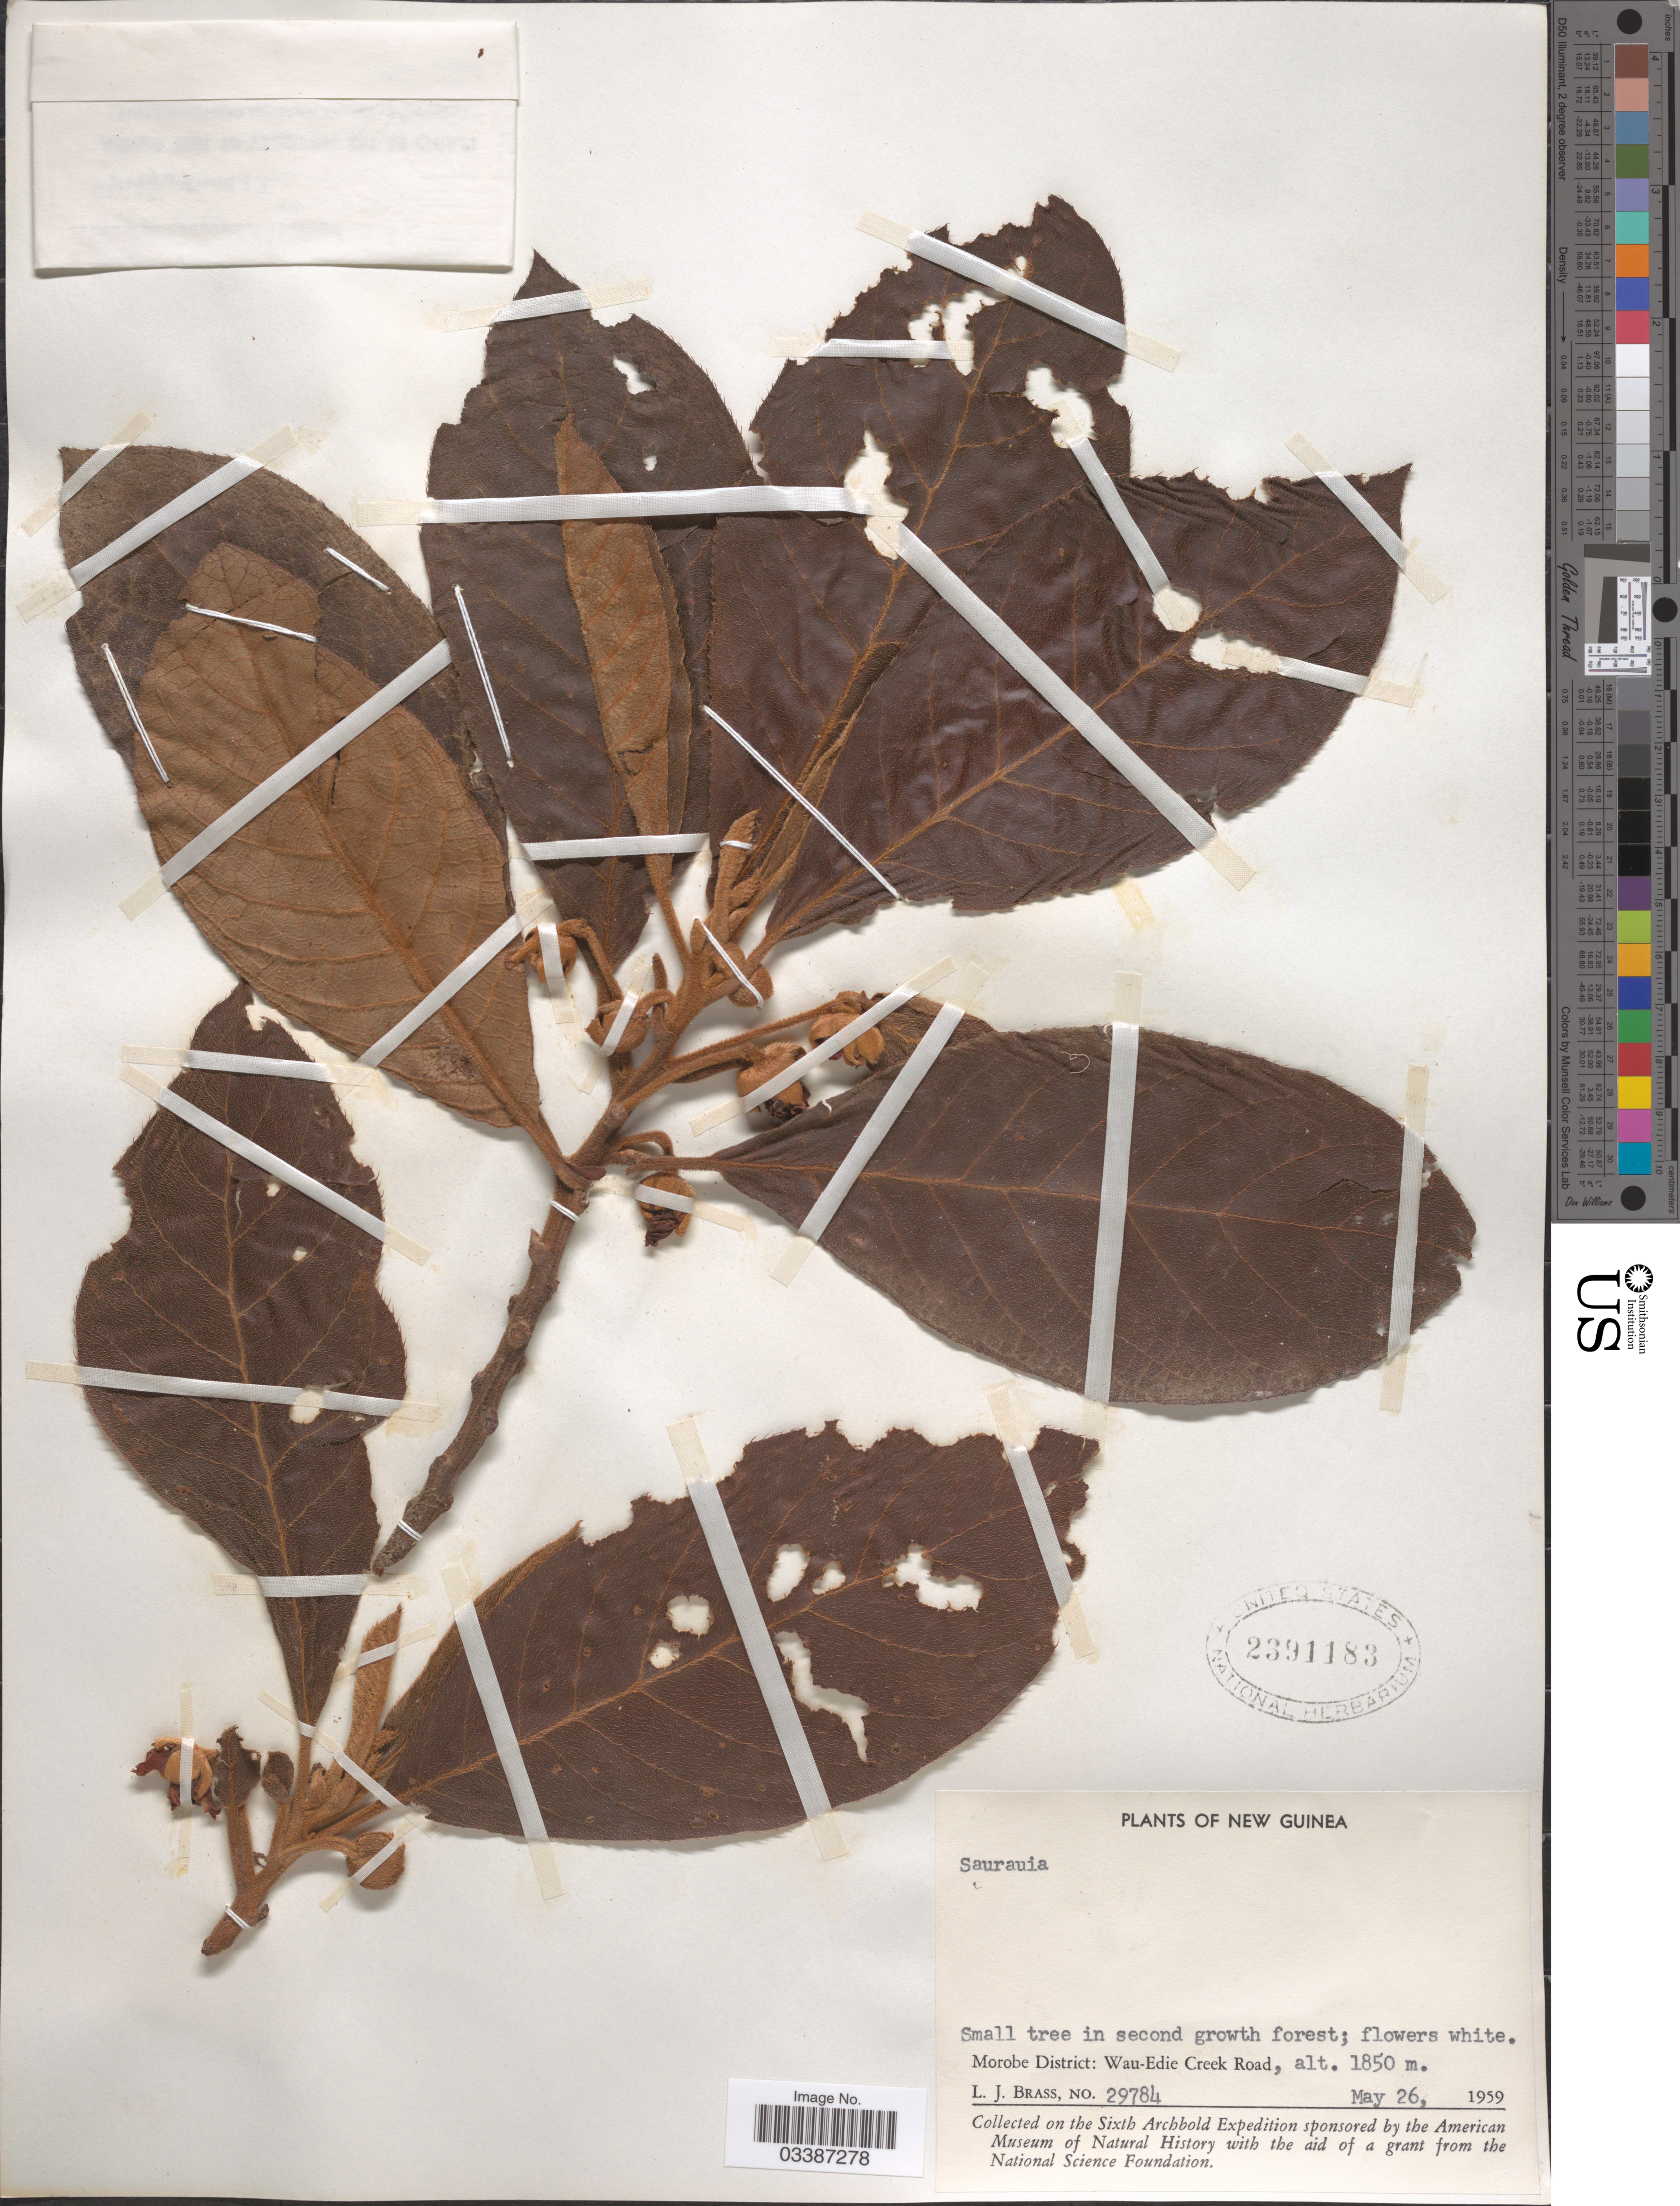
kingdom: Plantae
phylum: Tracheophyta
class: Magnoliopsida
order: Ericales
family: Actinidiaceae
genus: Saurauia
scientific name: Saurauia sp.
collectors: L. J. Brass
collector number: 29784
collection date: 1959-05-26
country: Papua New Guinea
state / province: Morobe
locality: New Guinea. Morobe District: Wau-Edie Creek Road.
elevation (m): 1850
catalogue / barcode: US 2391183